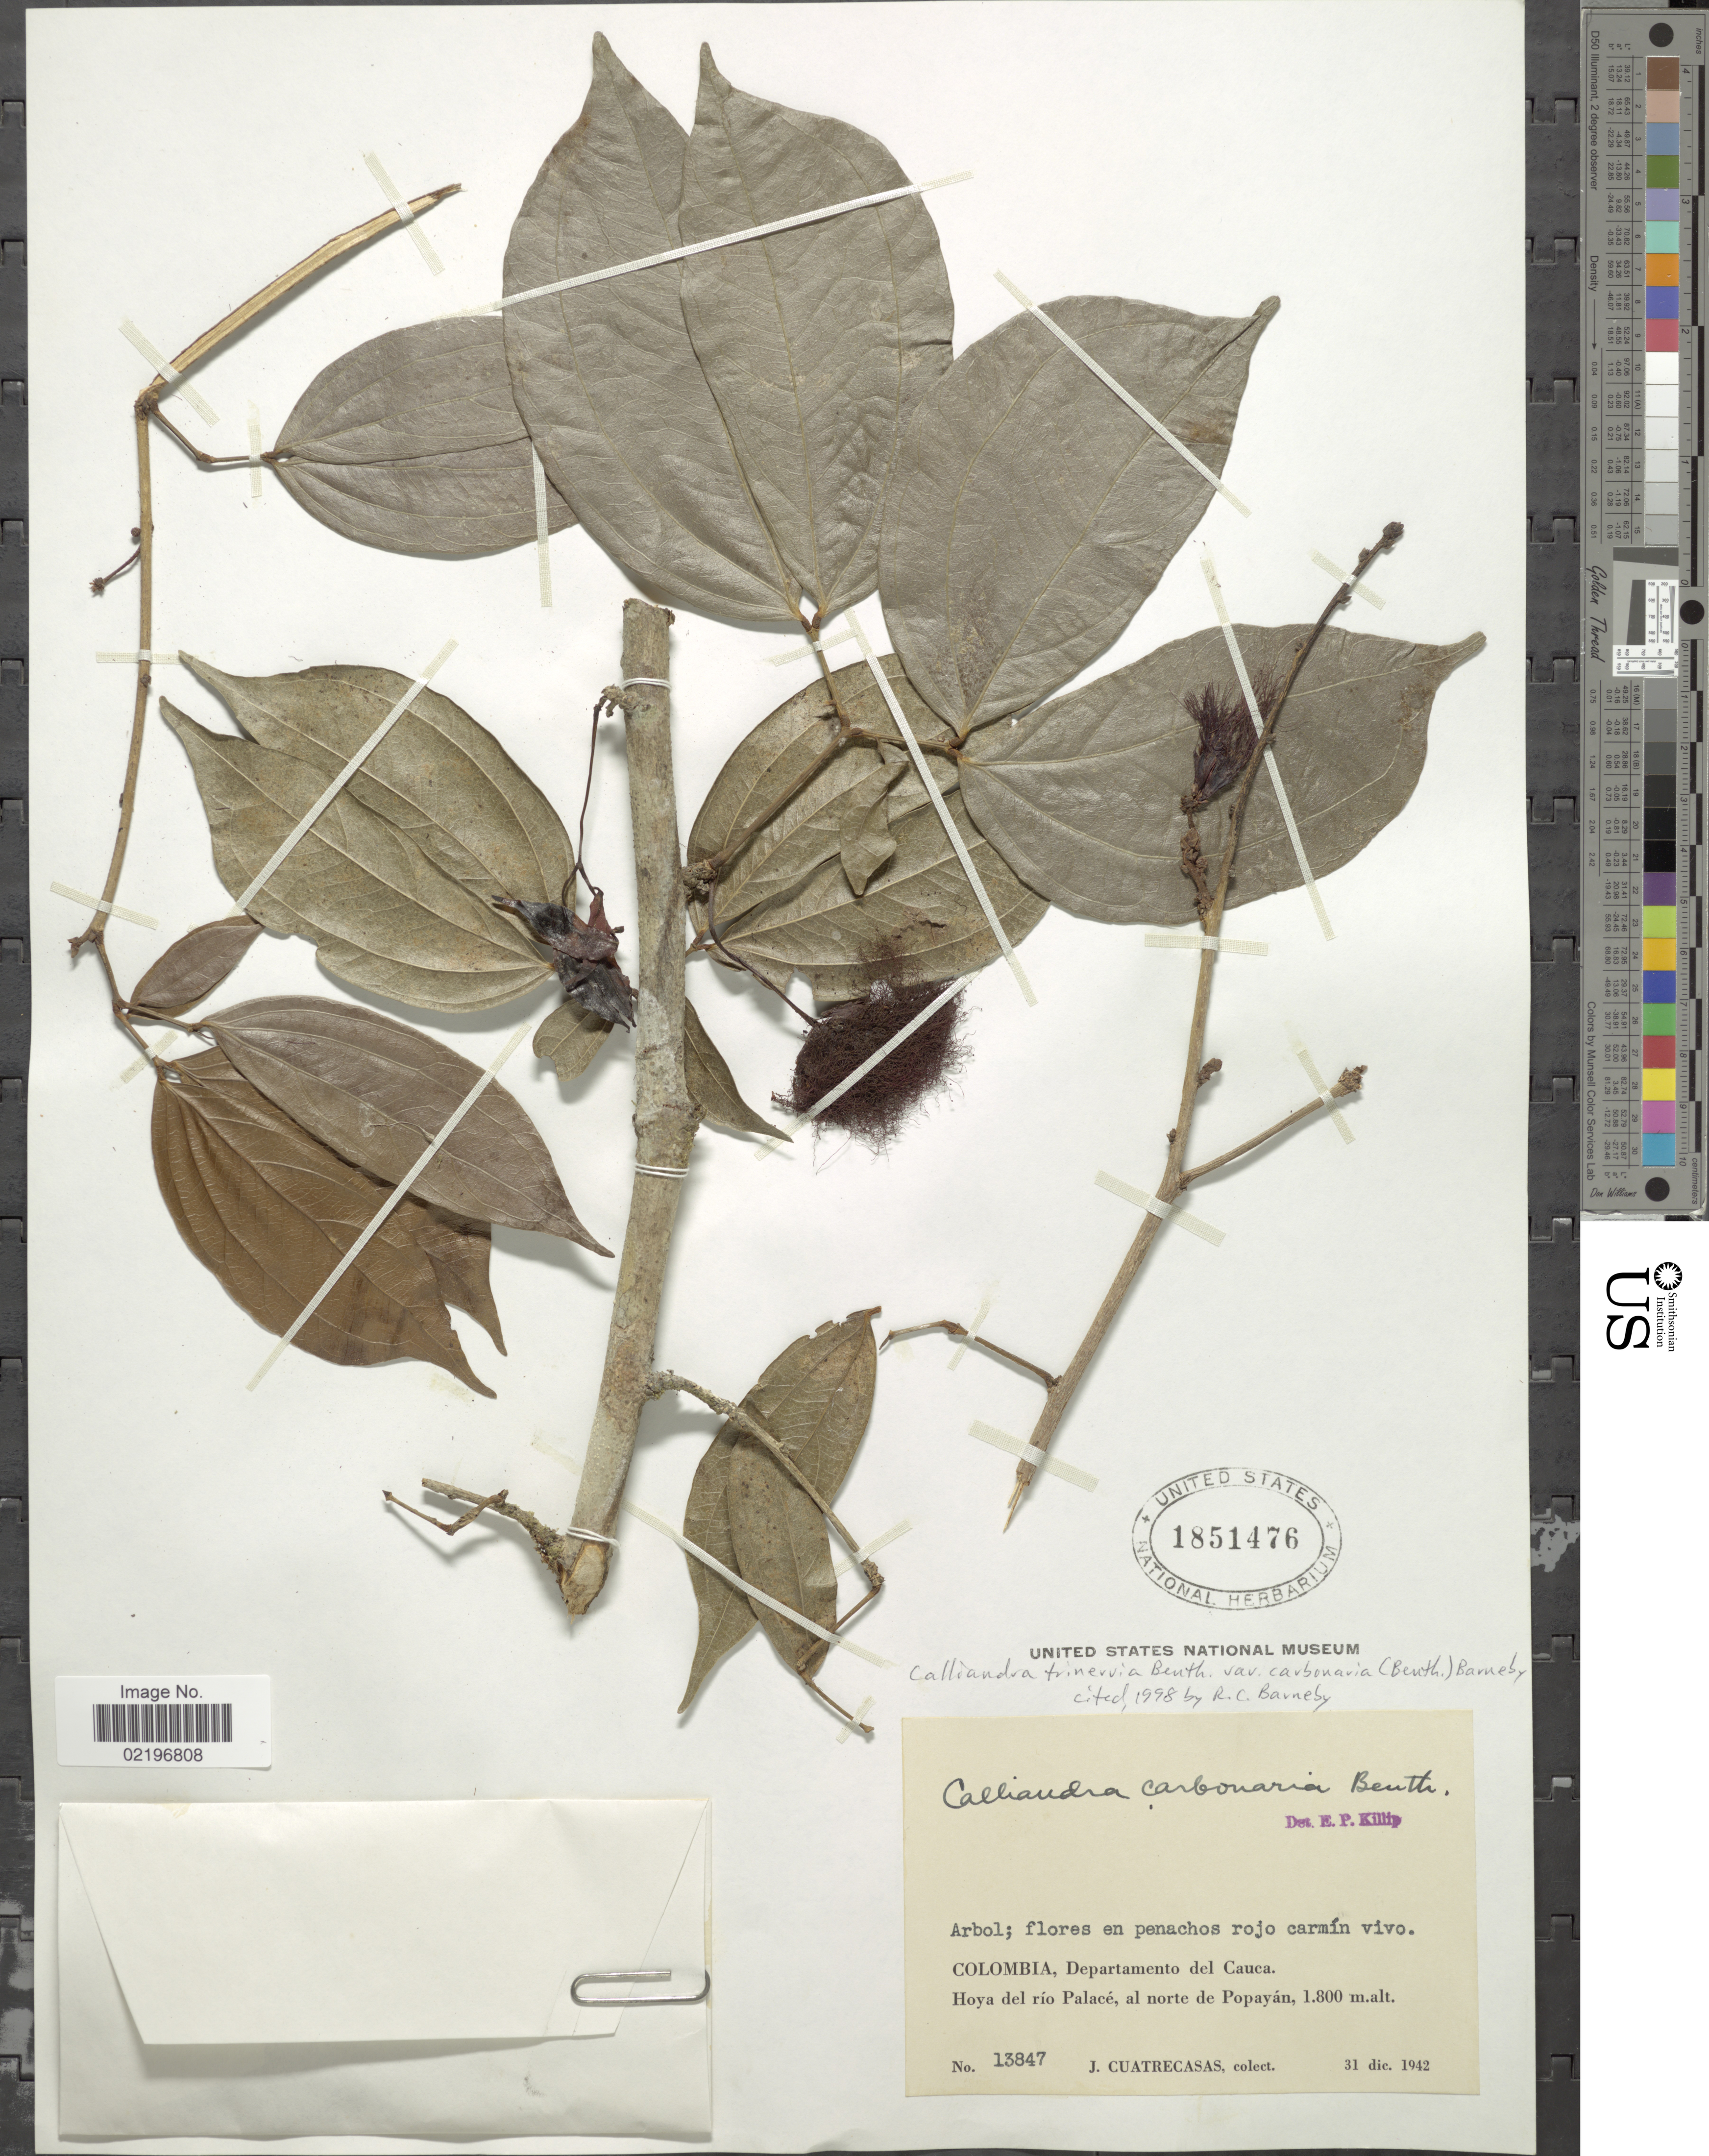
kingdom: Plantae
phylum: Tracheophyta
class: Magnoliopsida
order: Fabales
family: Fabaceae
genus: Calliandra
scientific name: Calliandra trinervia var. carbonaria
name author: (Benth.) Barneby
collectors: J. Cuatrecasas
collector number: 13847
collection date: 1942-12-31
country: Colombia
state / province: Cauca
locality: Departameno del Cauca. Hoya del rio Palace, al norte de Popayan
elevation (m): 1800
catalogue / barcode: US 1851476